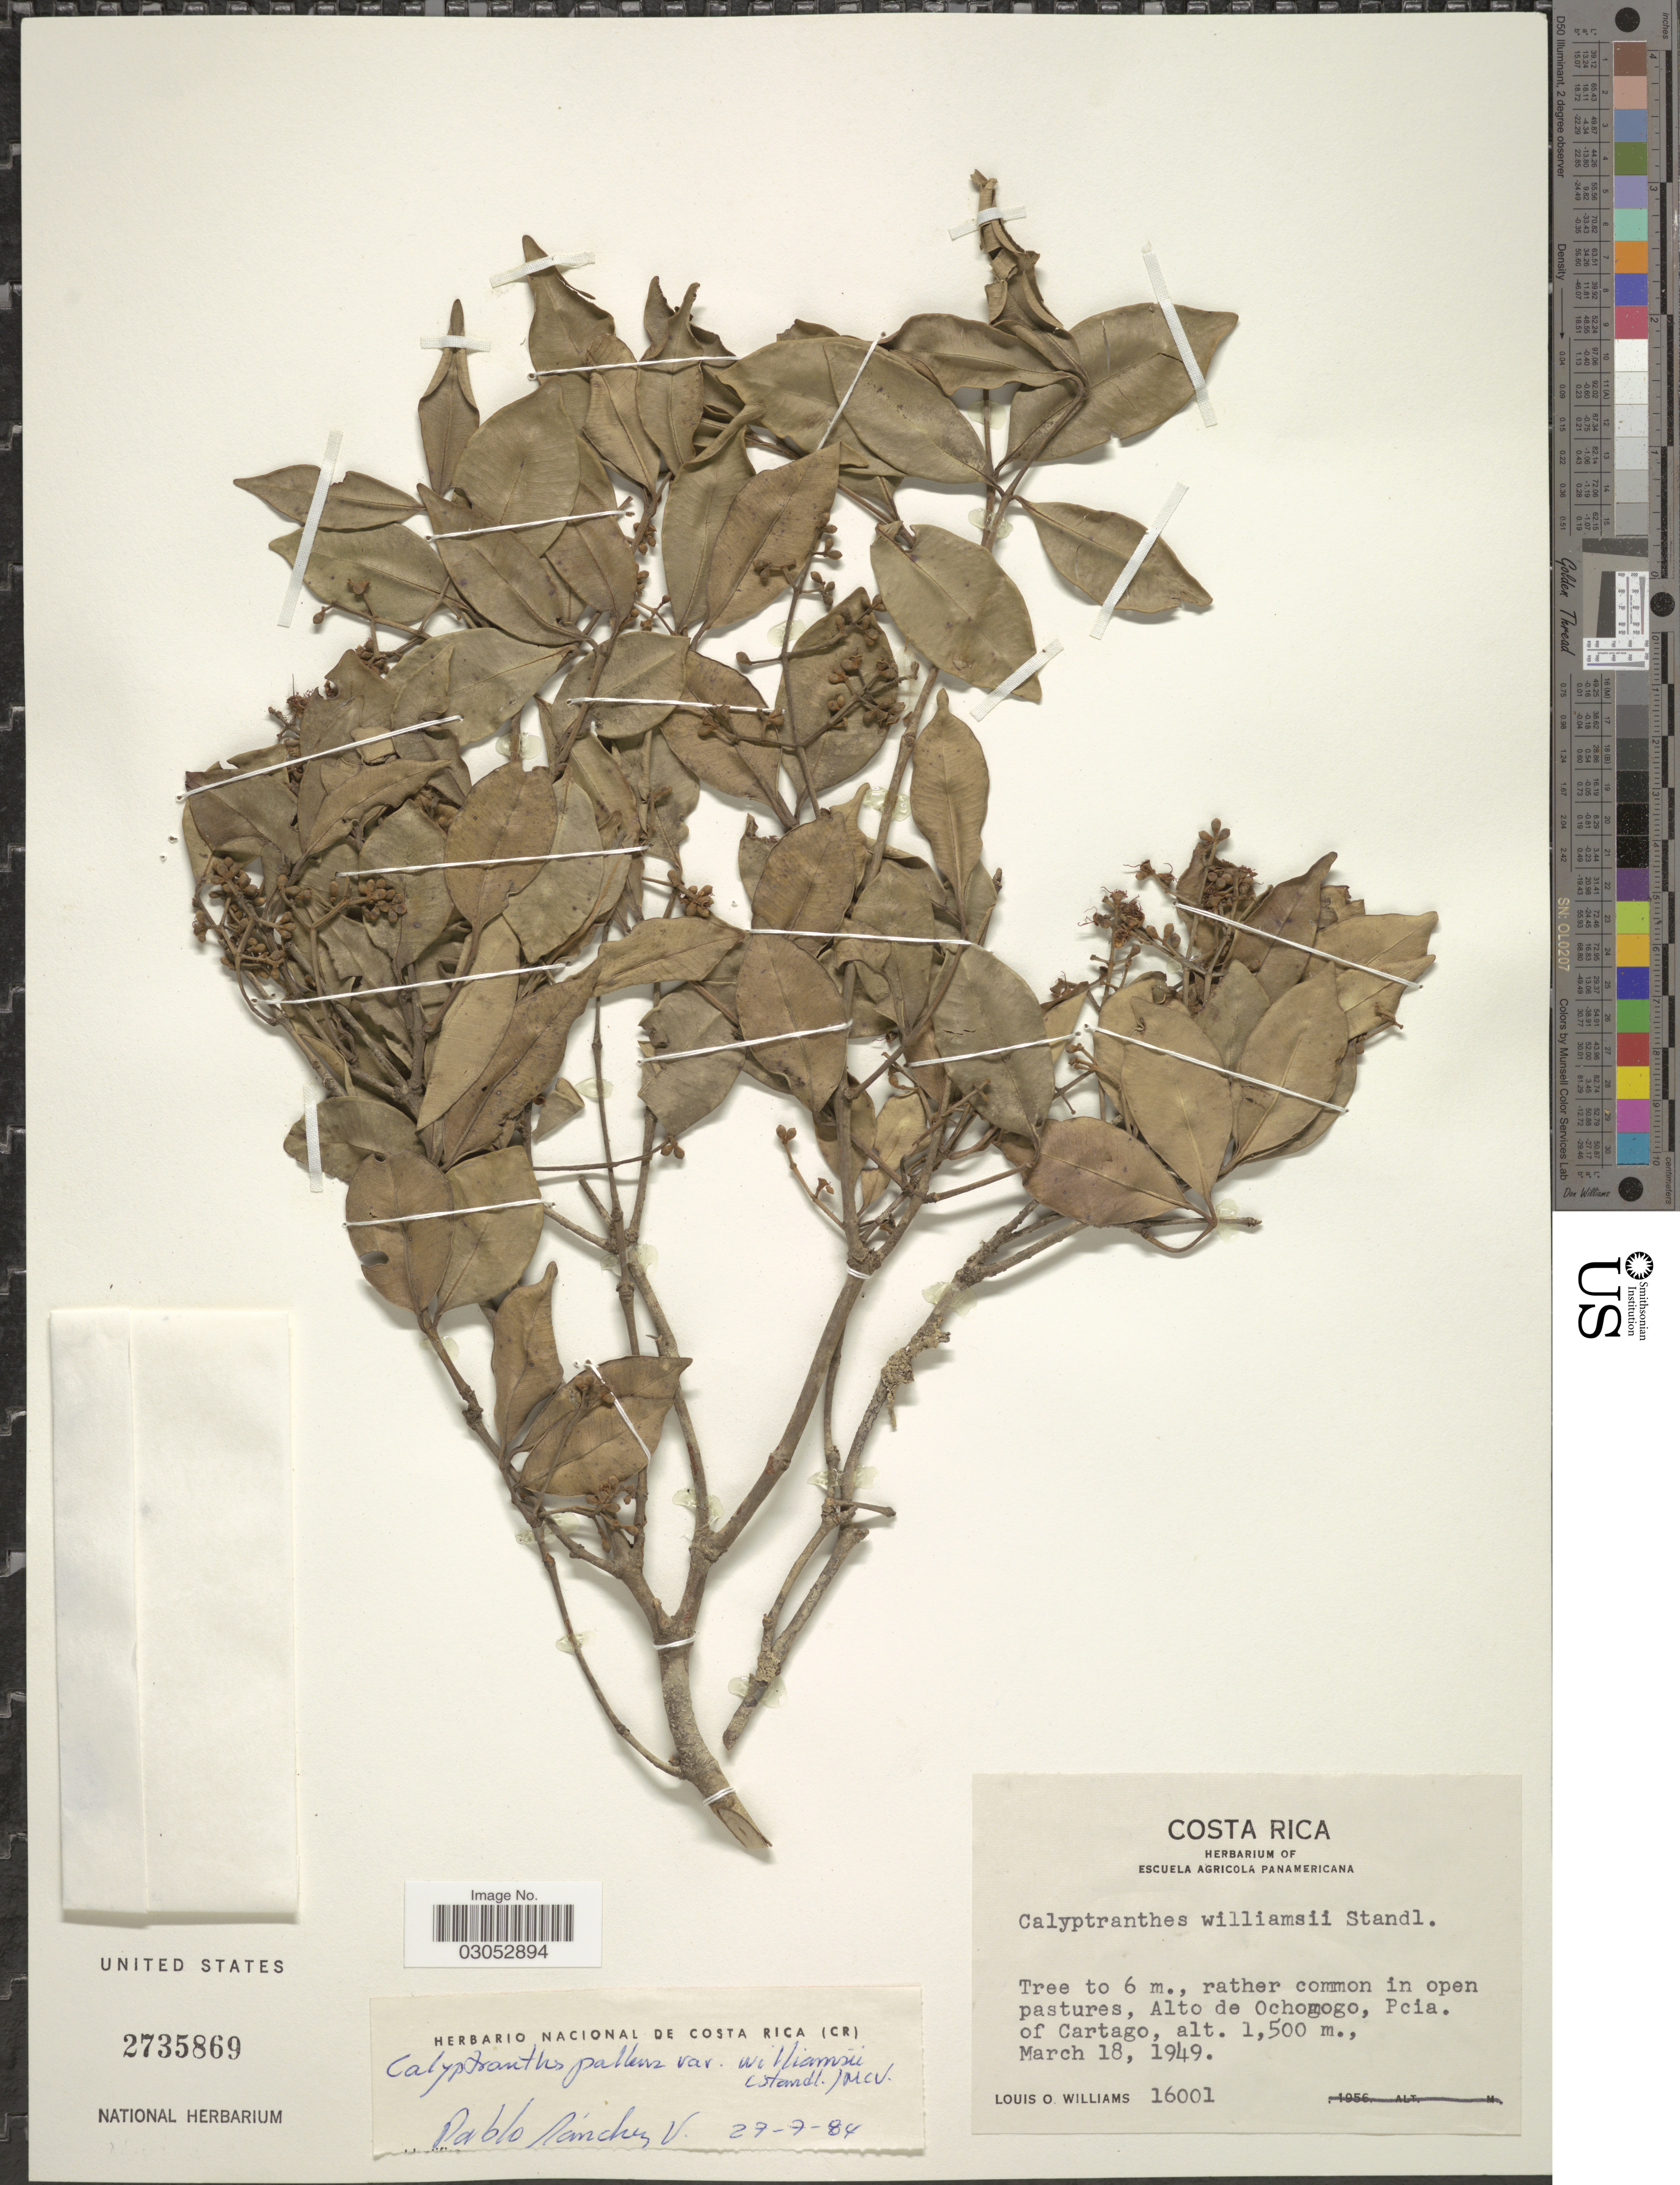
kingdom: Plantae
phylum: Tracheophyta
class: Magnoliopsida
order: Myrtales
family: Myrtaceae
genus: Myrcia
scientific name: Myrcia neopallens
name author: A.R. Lourenço & E. Lucas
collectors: L. O. Williams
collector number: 16001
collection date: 1949-03-18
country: Costa Rica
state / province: Cartago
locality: Alto de Ochogogo, Pcia. of Cartago.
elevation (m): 1500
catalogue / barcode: US 2735869